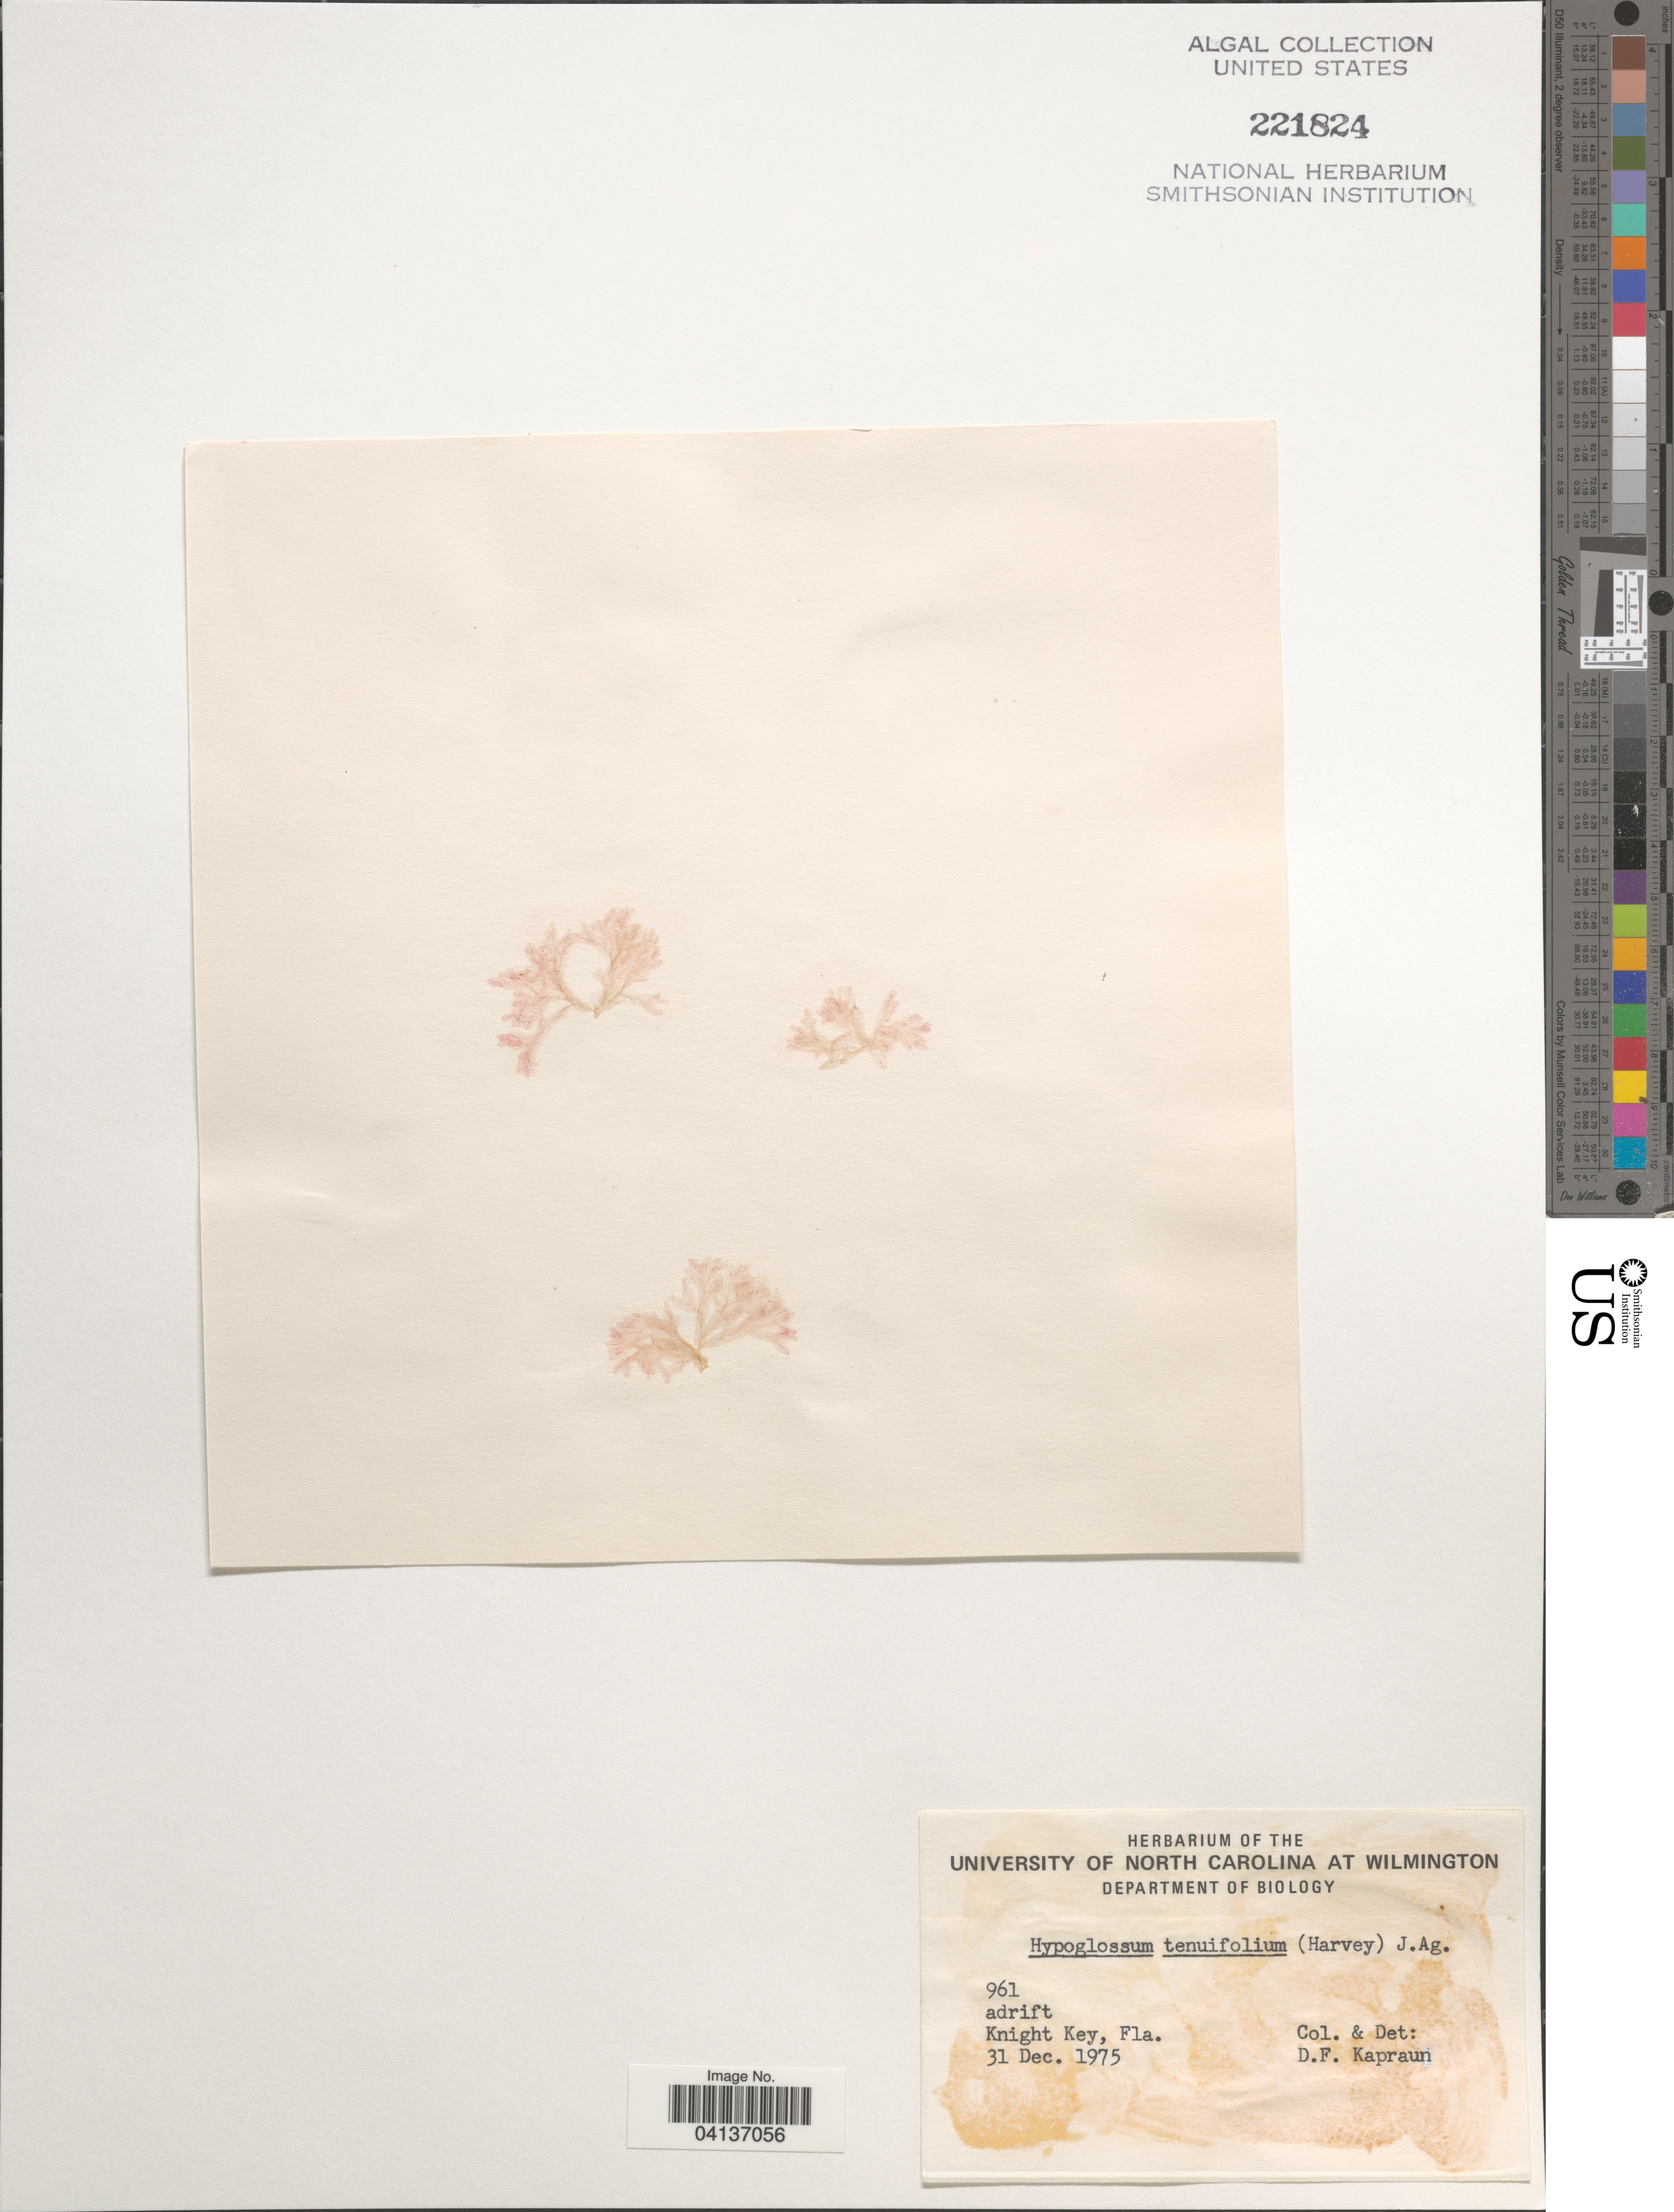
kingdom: Plantae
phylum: Rhodophyta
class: Florideophyceae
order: Ceramiales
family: Delesseriaceae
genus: Hypoglossum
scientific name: Hypoglossum tenuifolium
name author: (Harv.) J. Agardh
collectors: D. F. Kapraun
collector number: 961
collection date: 1975-12-31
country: United States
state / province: Florida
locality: Knight Key.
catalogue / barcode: US 221824